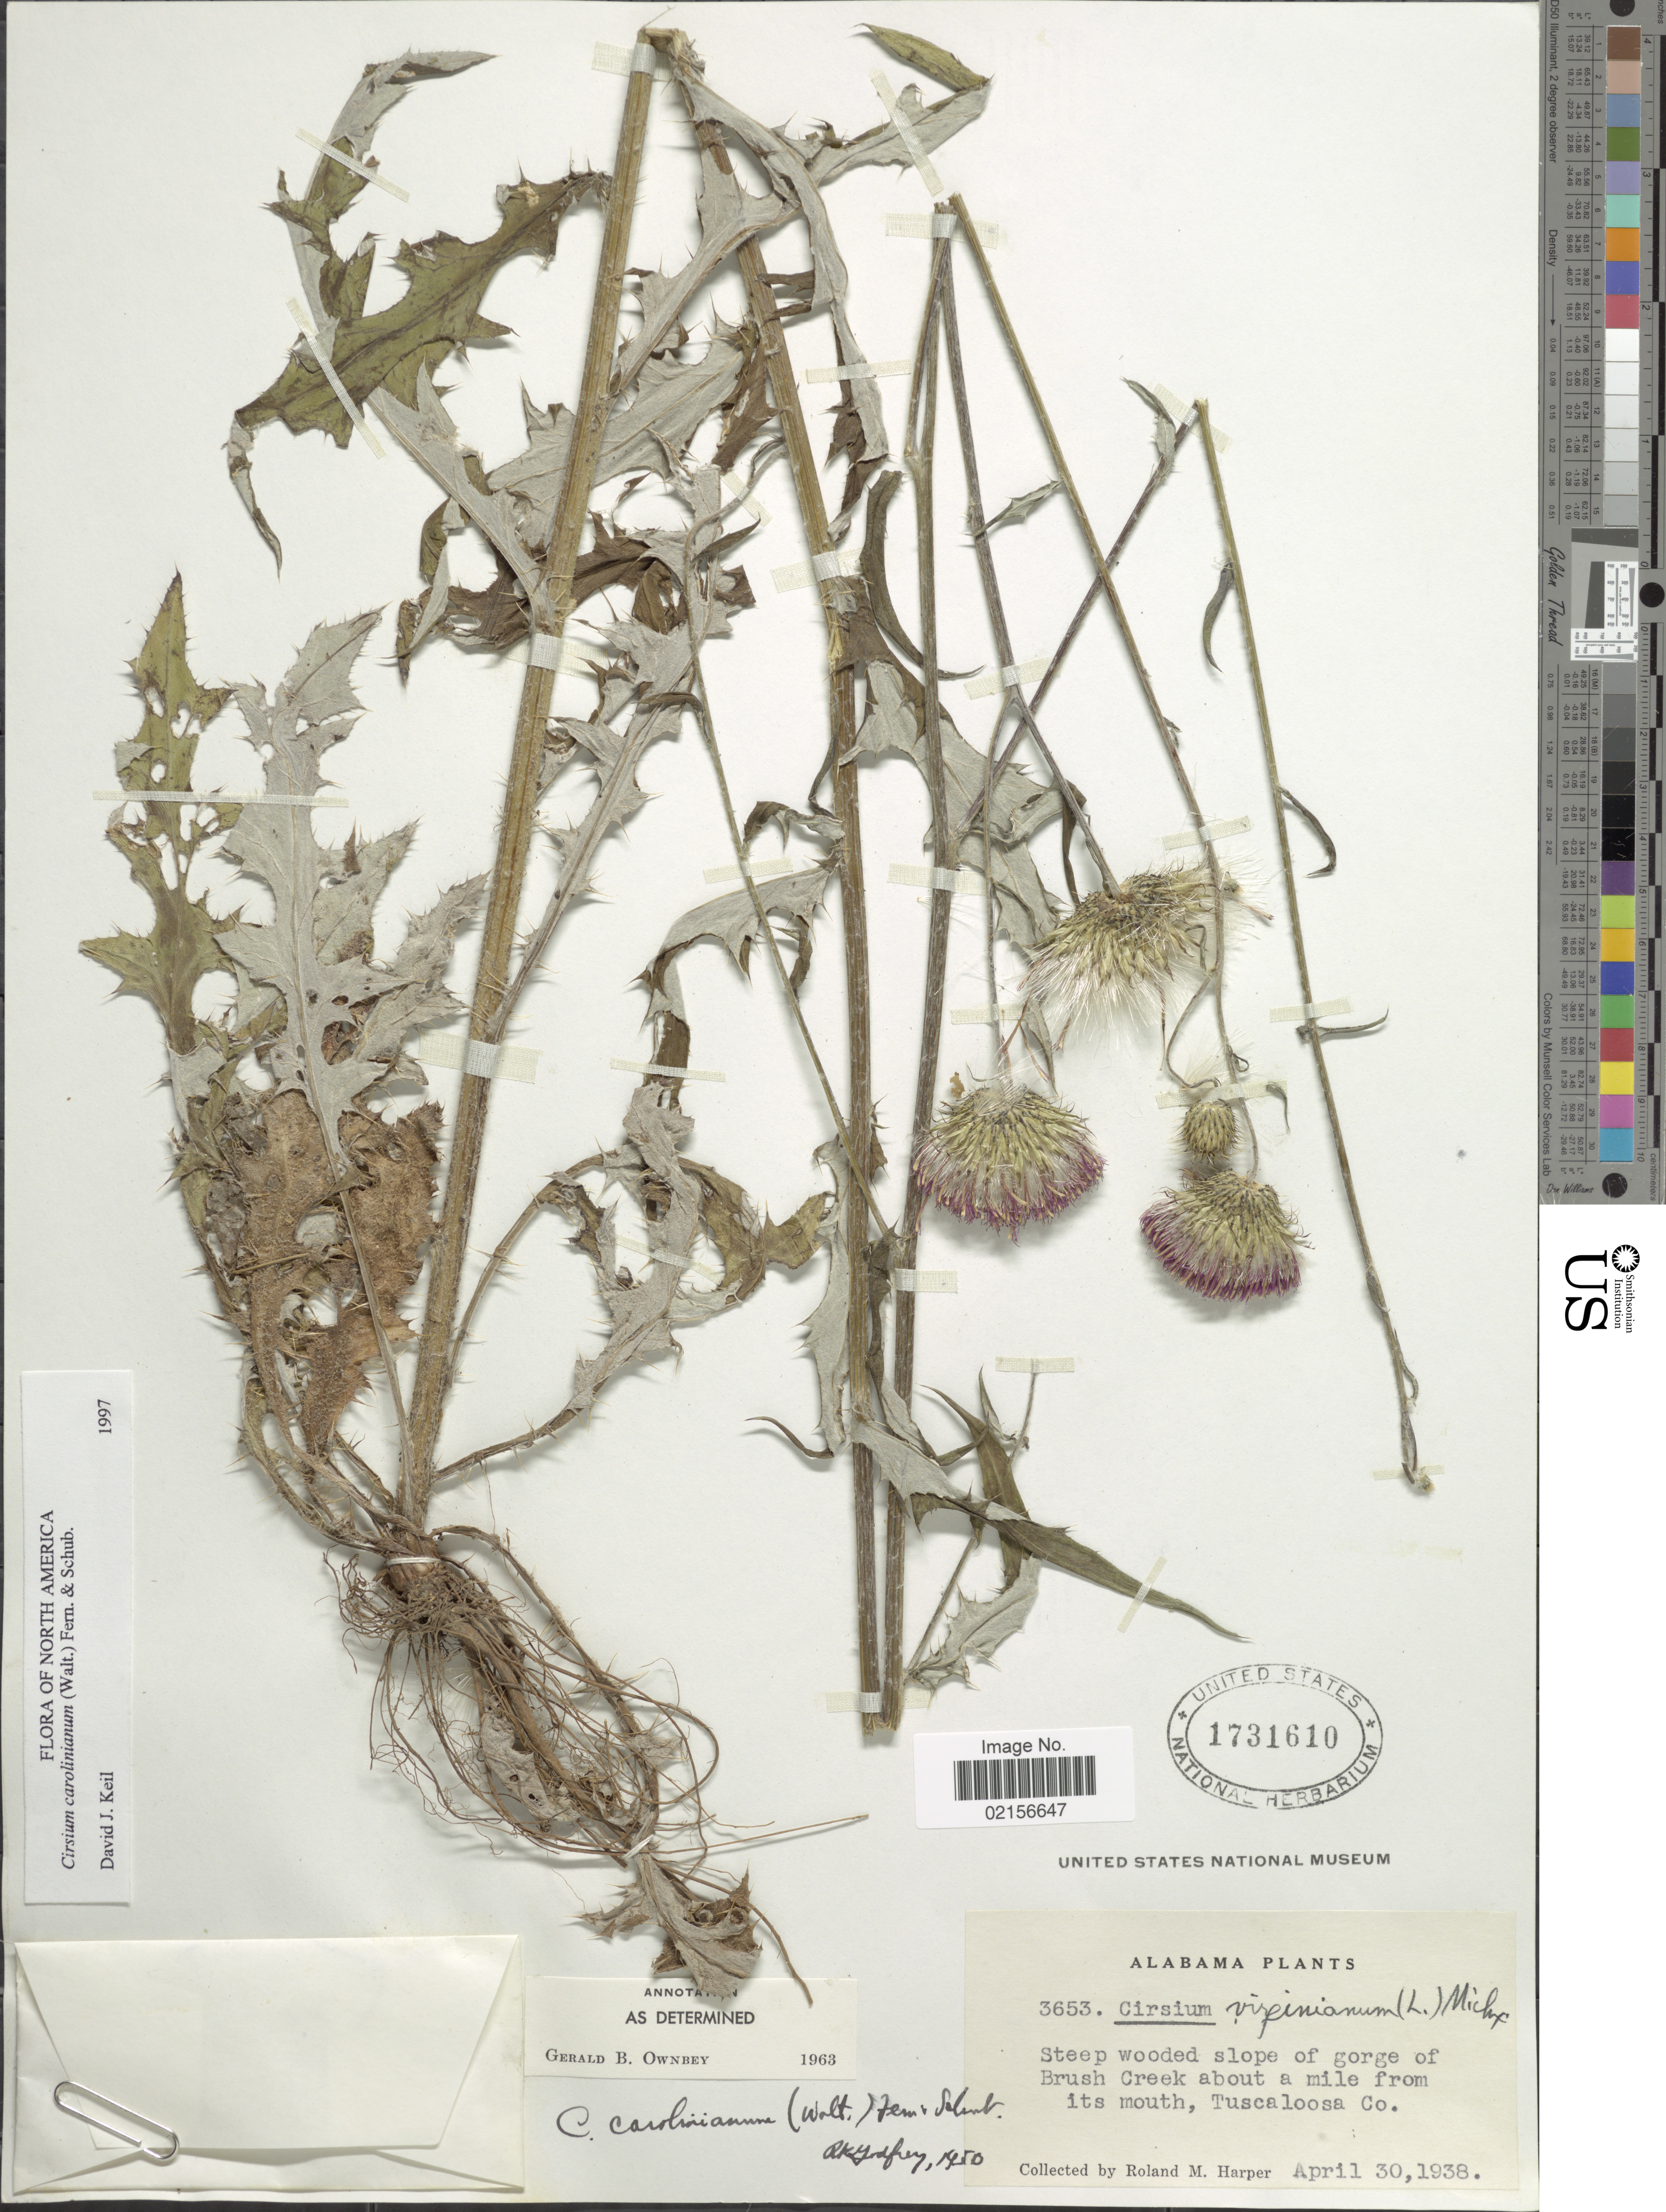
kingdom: Plantae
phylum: Tracheophyta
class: Magnoliopsida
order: Asterales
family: Asteraceae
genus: Cirsium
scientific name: Cirsium carolinianum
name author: (Walter) Fernald & Schub.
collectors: R. M. Harper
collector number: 3653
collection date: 1938-04-30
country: United States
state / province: Alabama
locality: Steep wooded slope of gorge of Brush Creek about a mile from its mouth, Tuscaloosa Co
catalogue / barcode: US 1731610